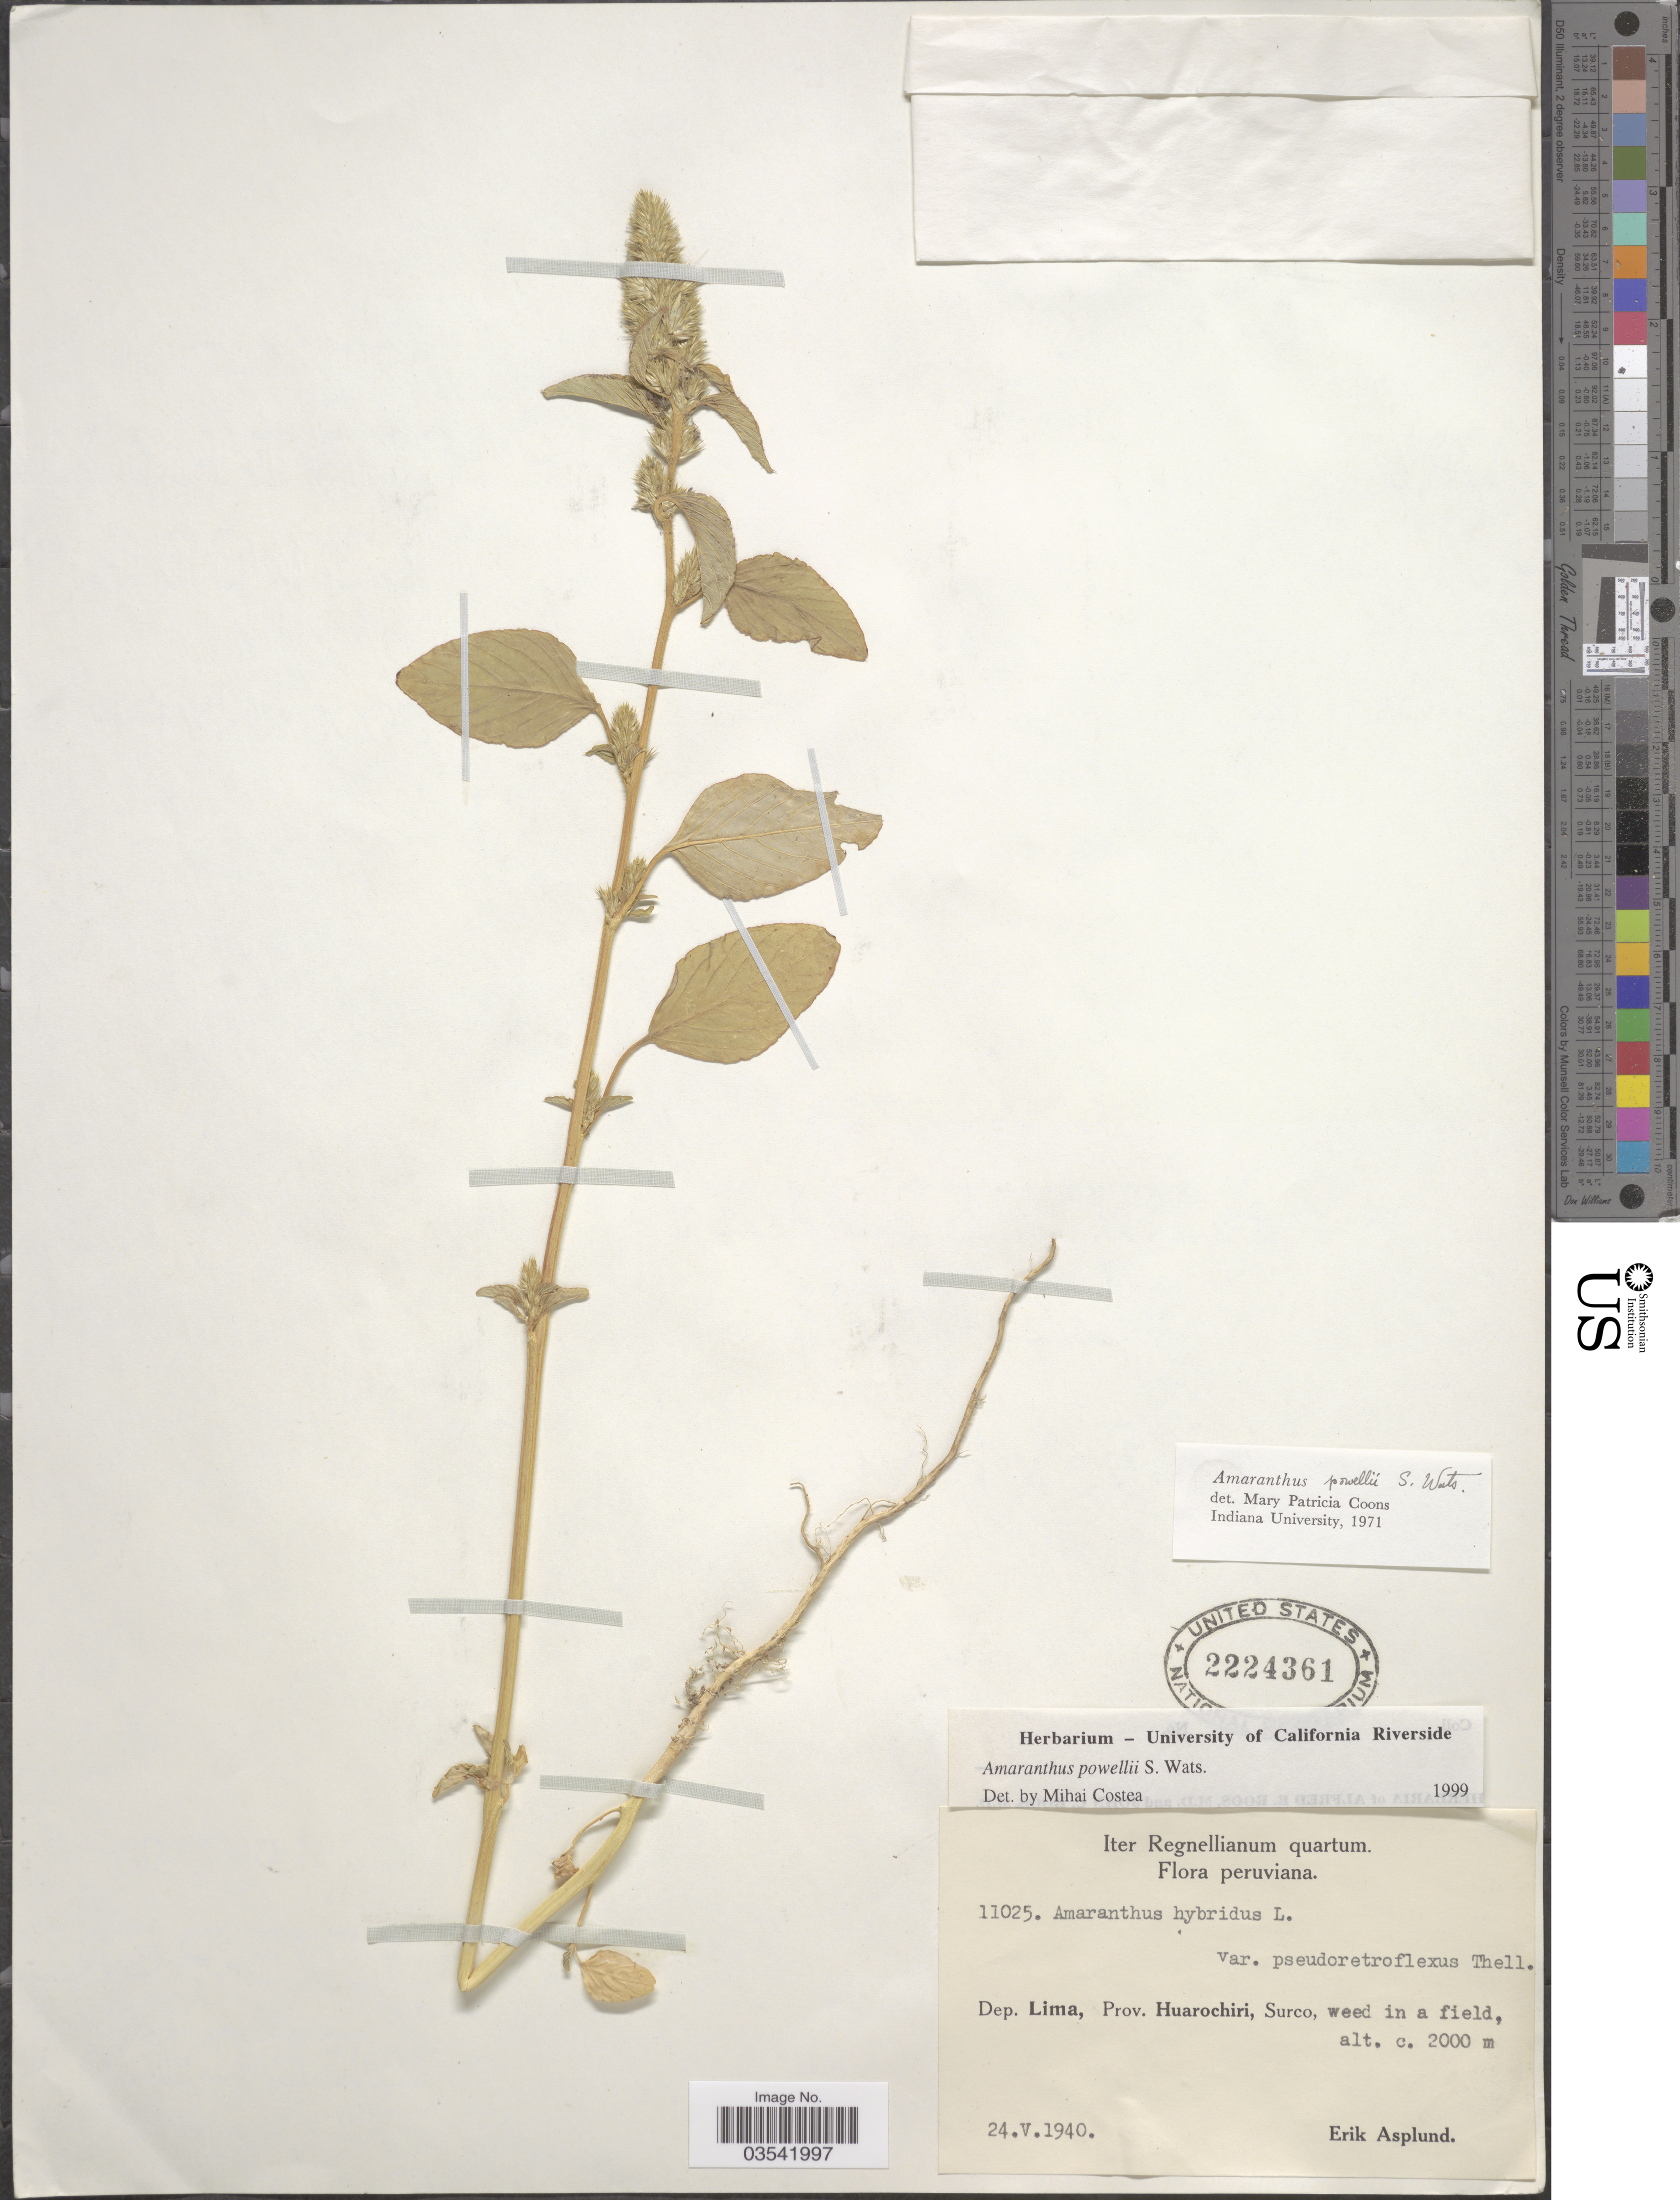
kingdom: Plantae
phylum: Tracheophyta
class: Magnoliopsida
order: Caryophyllales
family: Amaranthaceae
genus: Amaranthus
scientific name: Amaranthus powellii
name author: S. Watson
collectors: E. Asplund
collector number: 11025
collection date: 1940-05-24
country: Peru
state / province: Lima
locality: Dep. Lima, Prov. Huarochiri, Surco.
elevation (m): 2000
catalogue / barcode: US 2224361